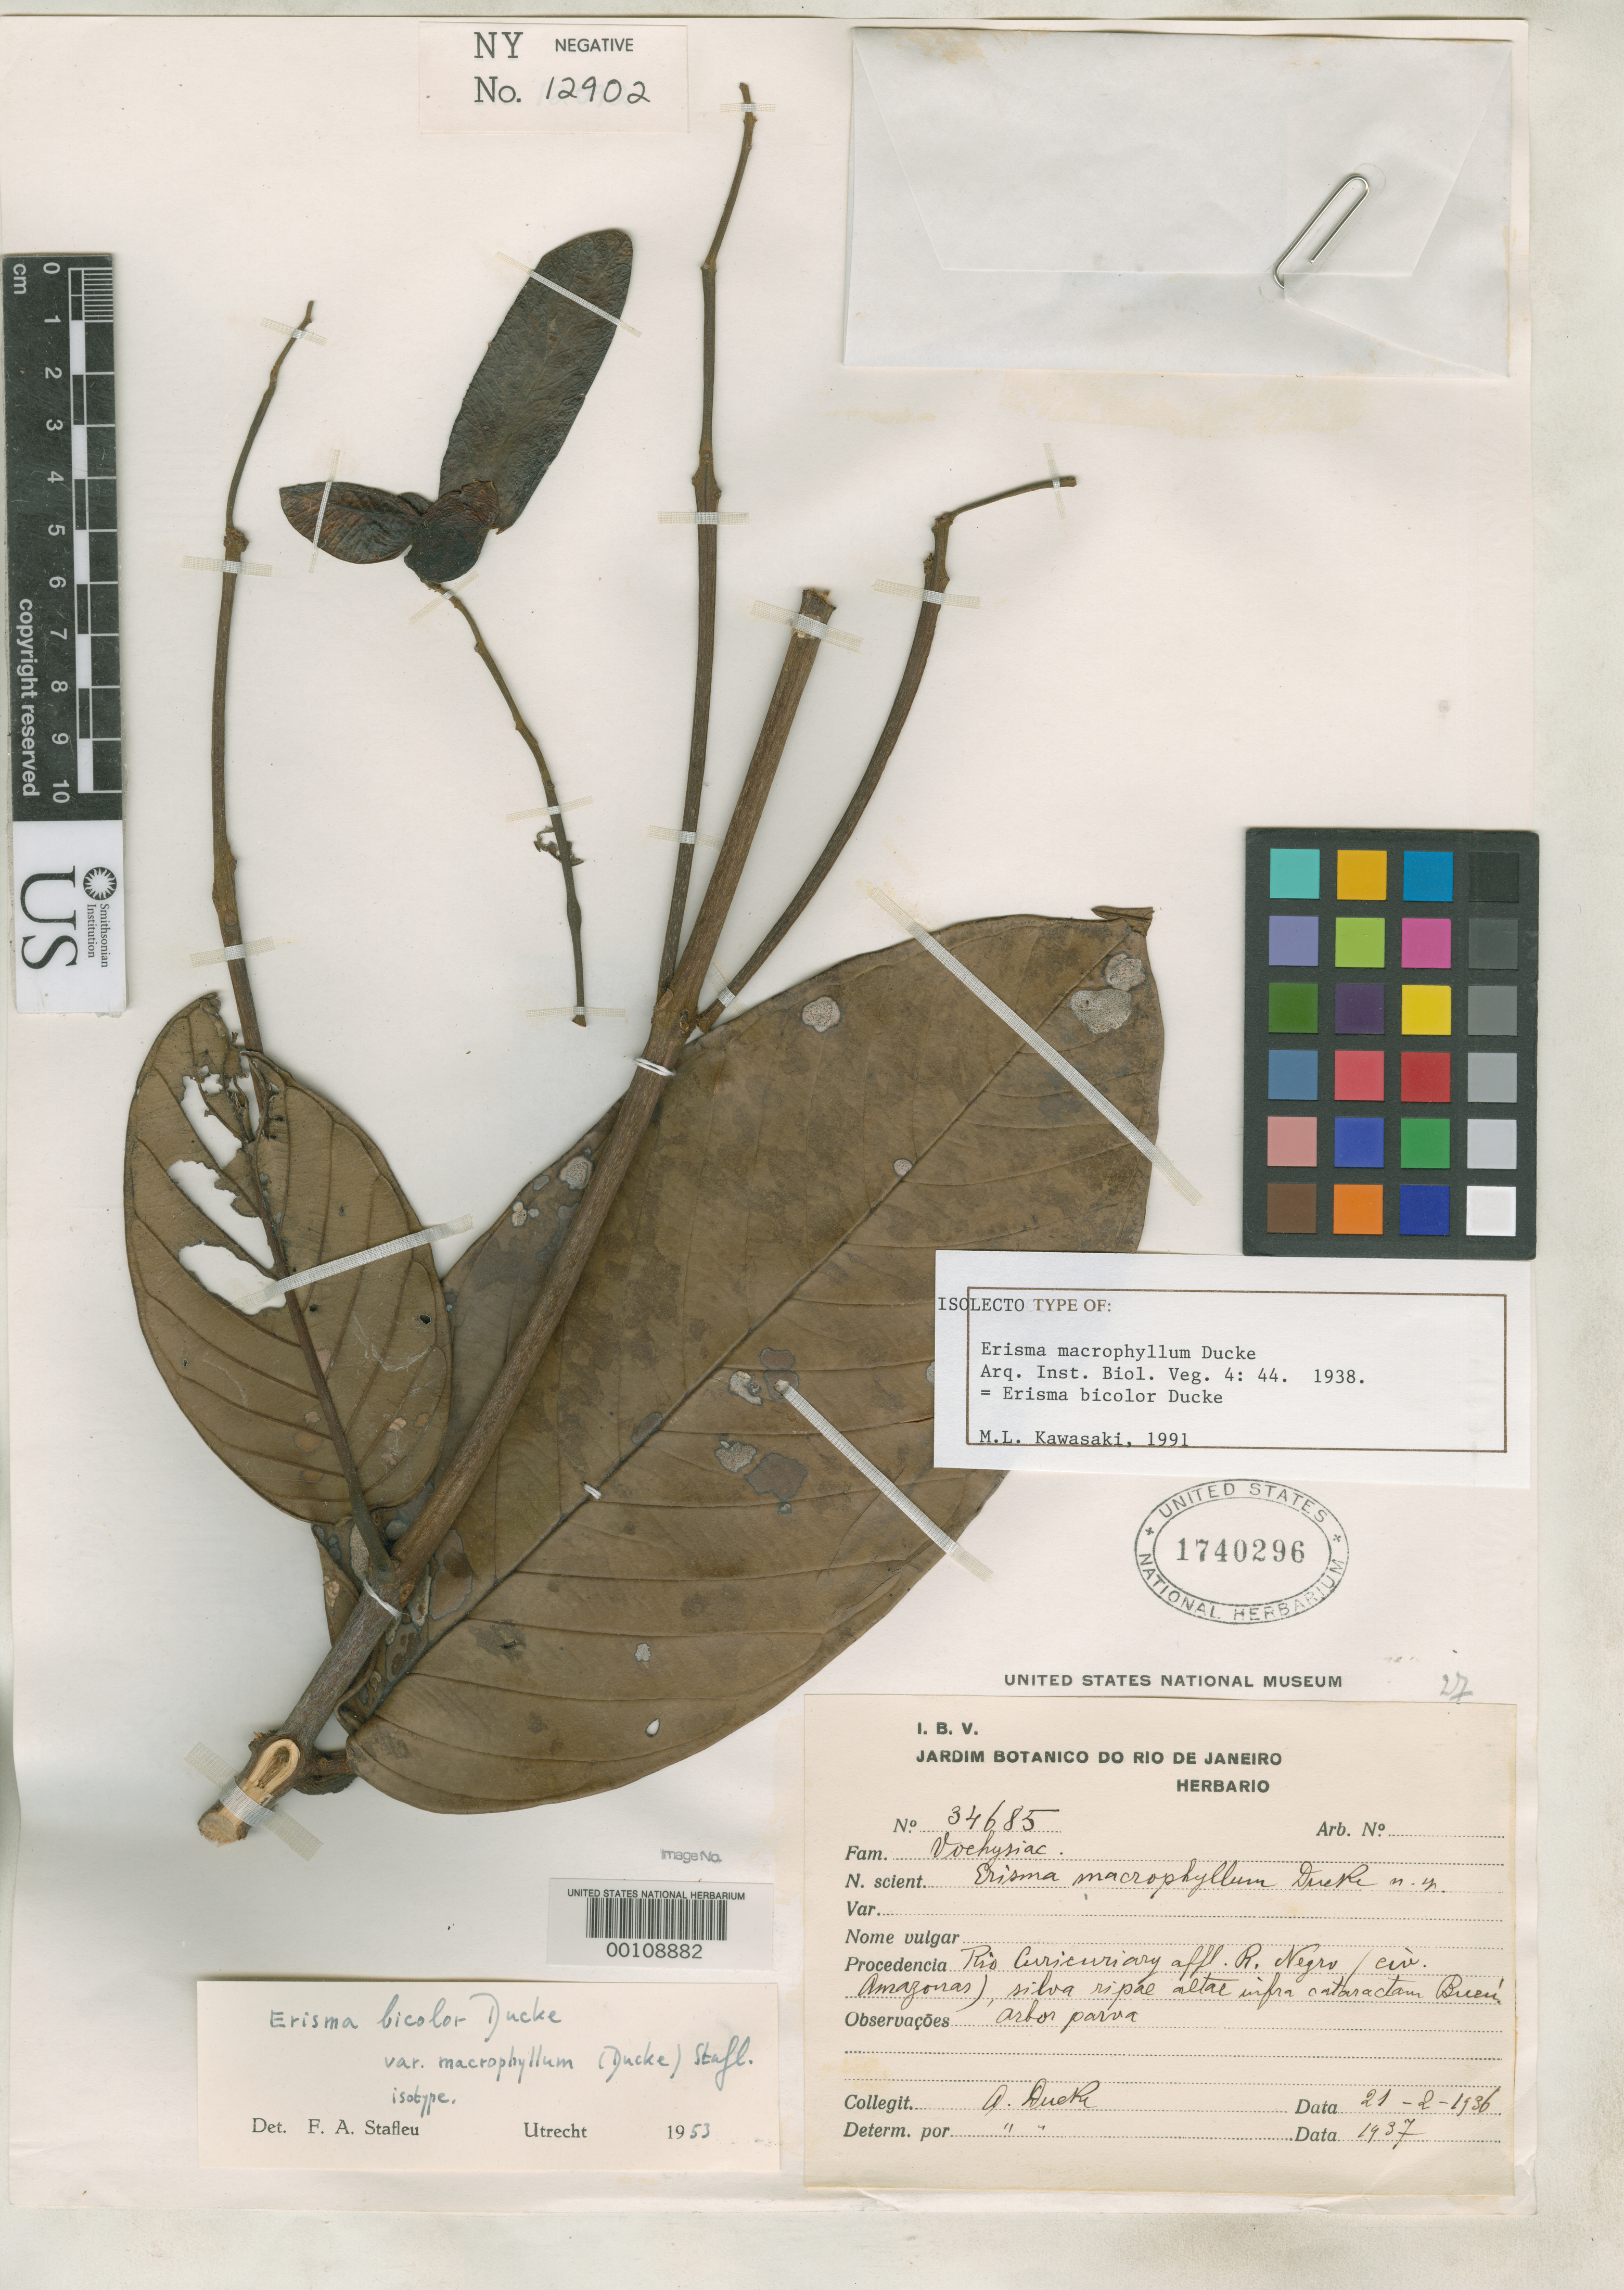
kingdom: Plantae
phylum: Tracheophyta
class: Magnoliopsida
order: Myrtales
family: Vochysiaceae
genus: Erisma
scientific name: Erisma macrophyllum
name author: Ducke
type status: Isotype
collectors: A. Ducke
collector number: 34685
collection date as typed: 21 Feb 1936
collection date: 1936-02-21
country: Brazil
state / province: Amazonas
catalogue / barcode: US 1740296